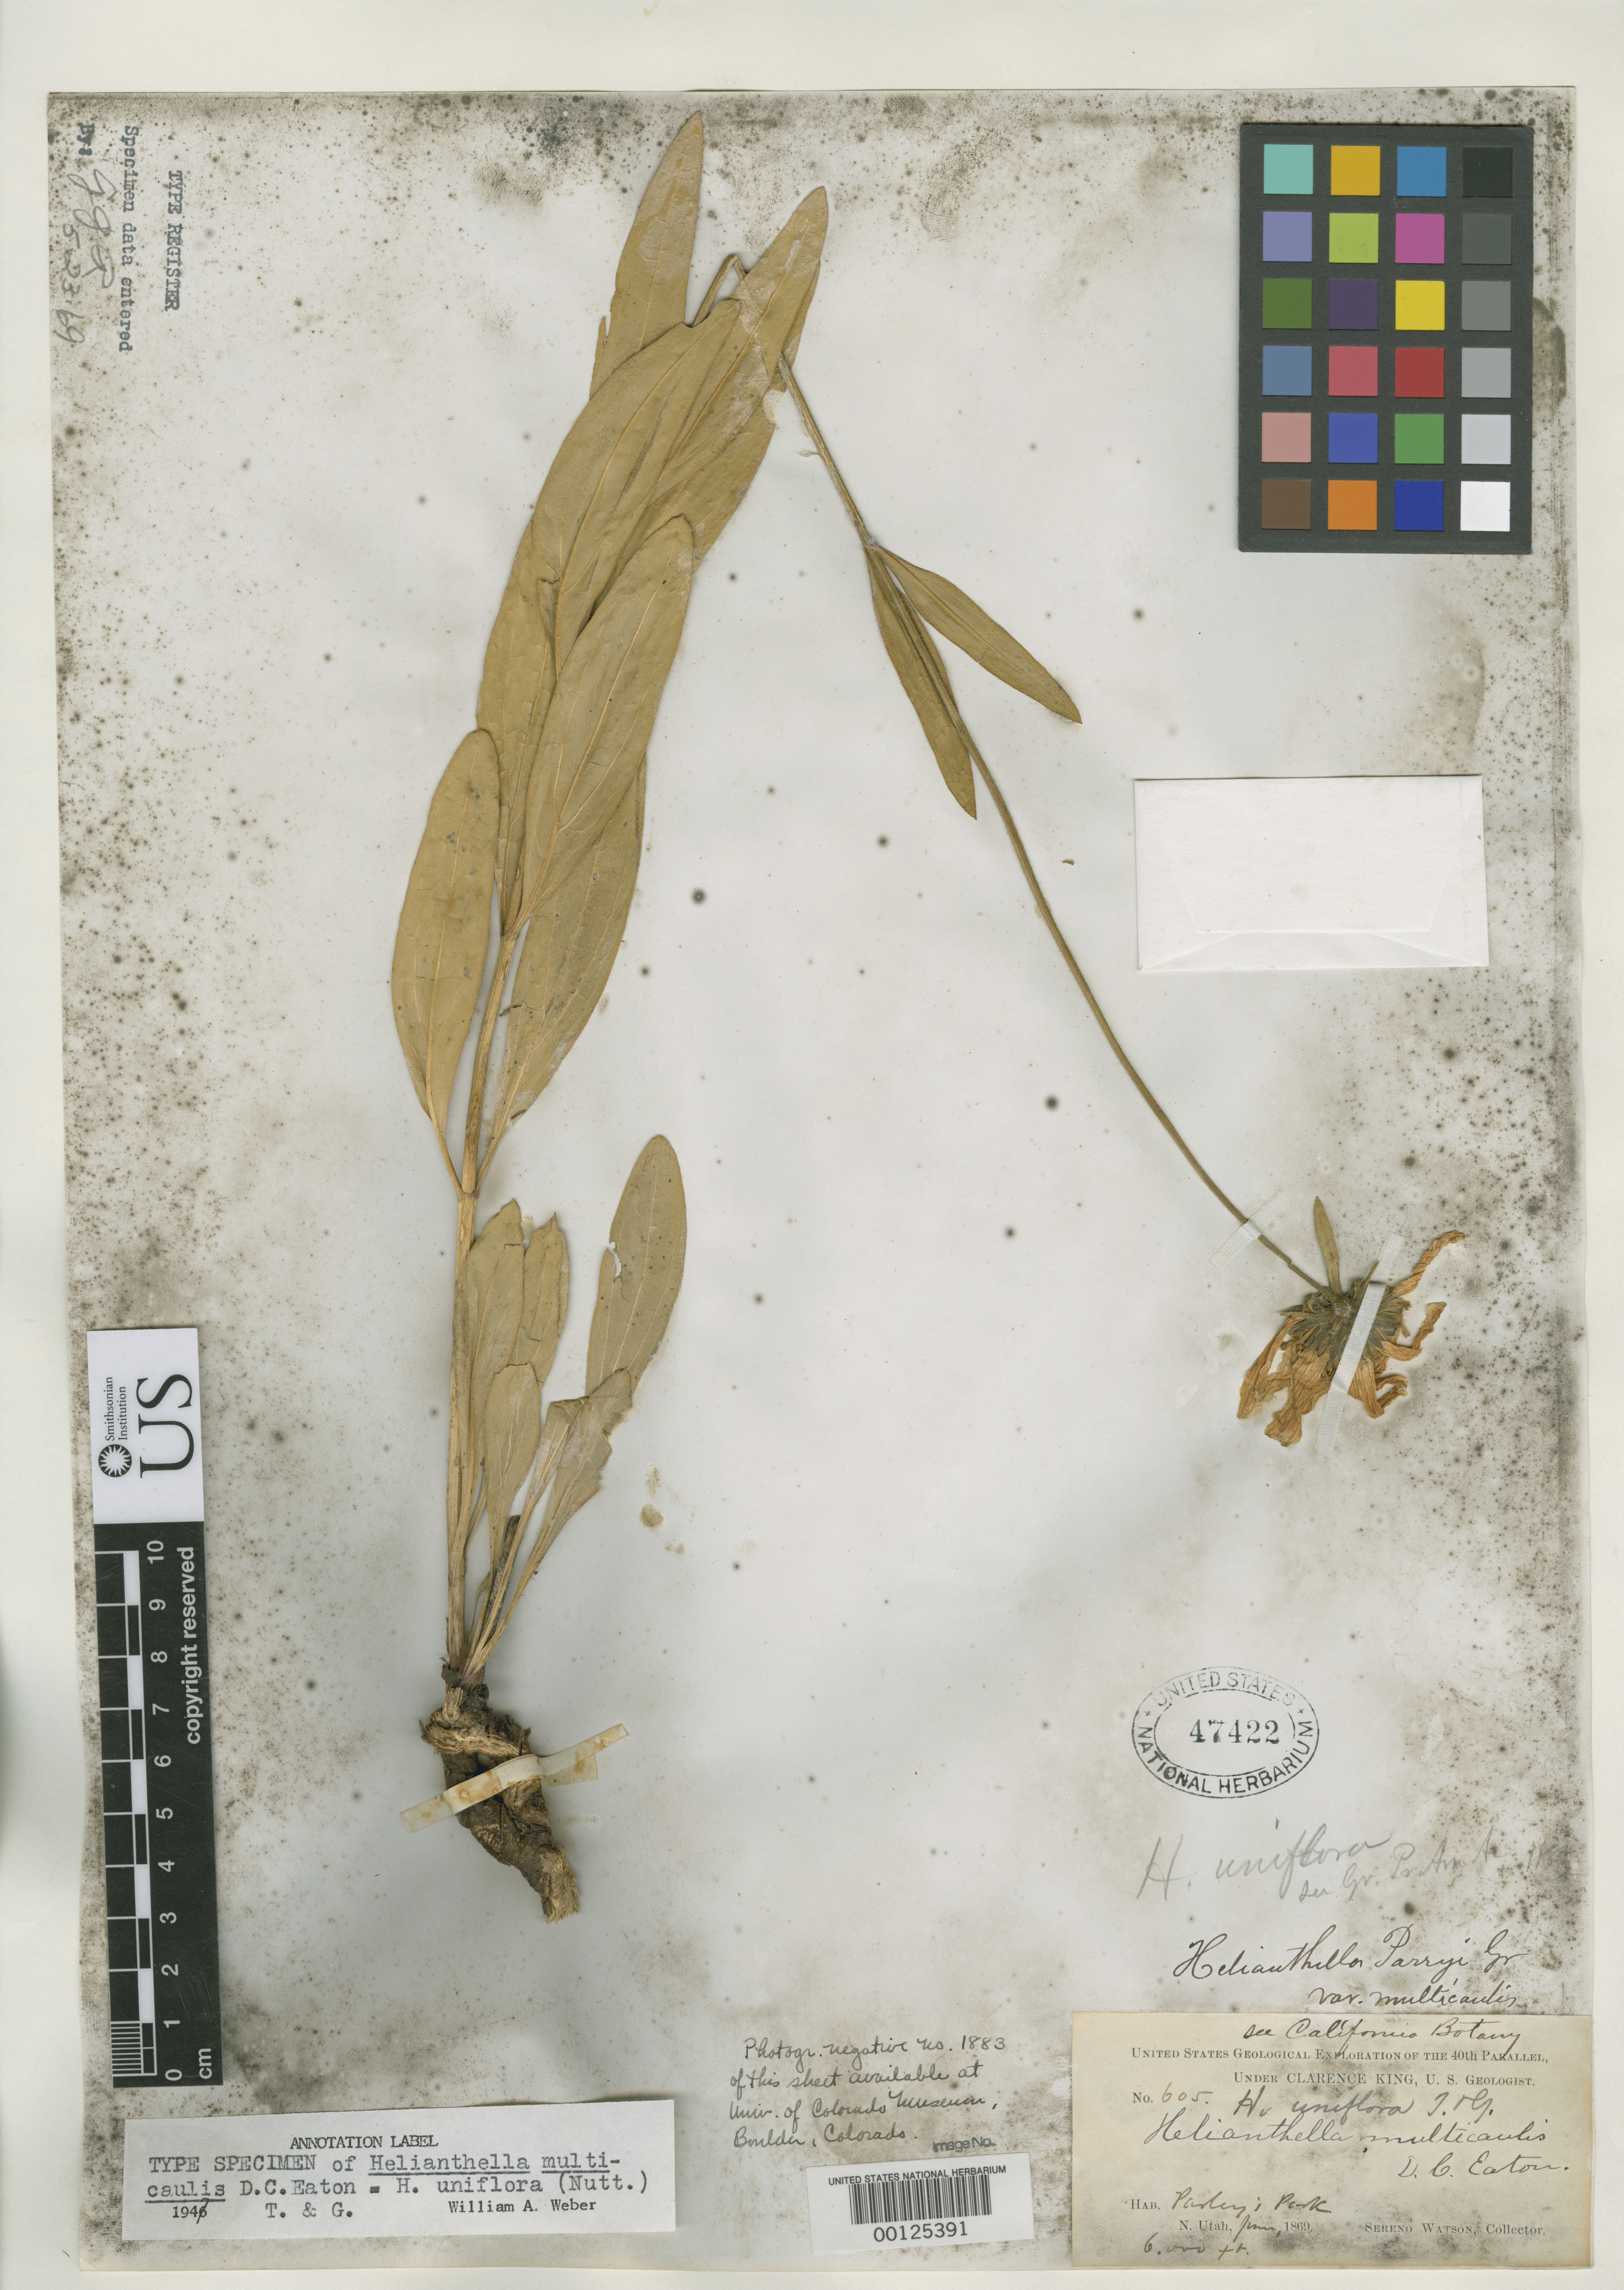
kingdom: Plantae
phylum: Tracheophyta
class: Magnoliopsida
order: Asterales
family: Asteraceae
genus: Helianthella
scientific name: Helianthella multicaulis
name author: D.C. Eaton in C. King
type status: Isotype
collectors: S. Watson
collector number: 605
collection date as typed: Jun 1869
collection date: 1869-06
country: United States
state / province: Utah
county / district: Summit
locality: Humboldt Mts., Parley's Park.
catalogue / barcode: US 47422